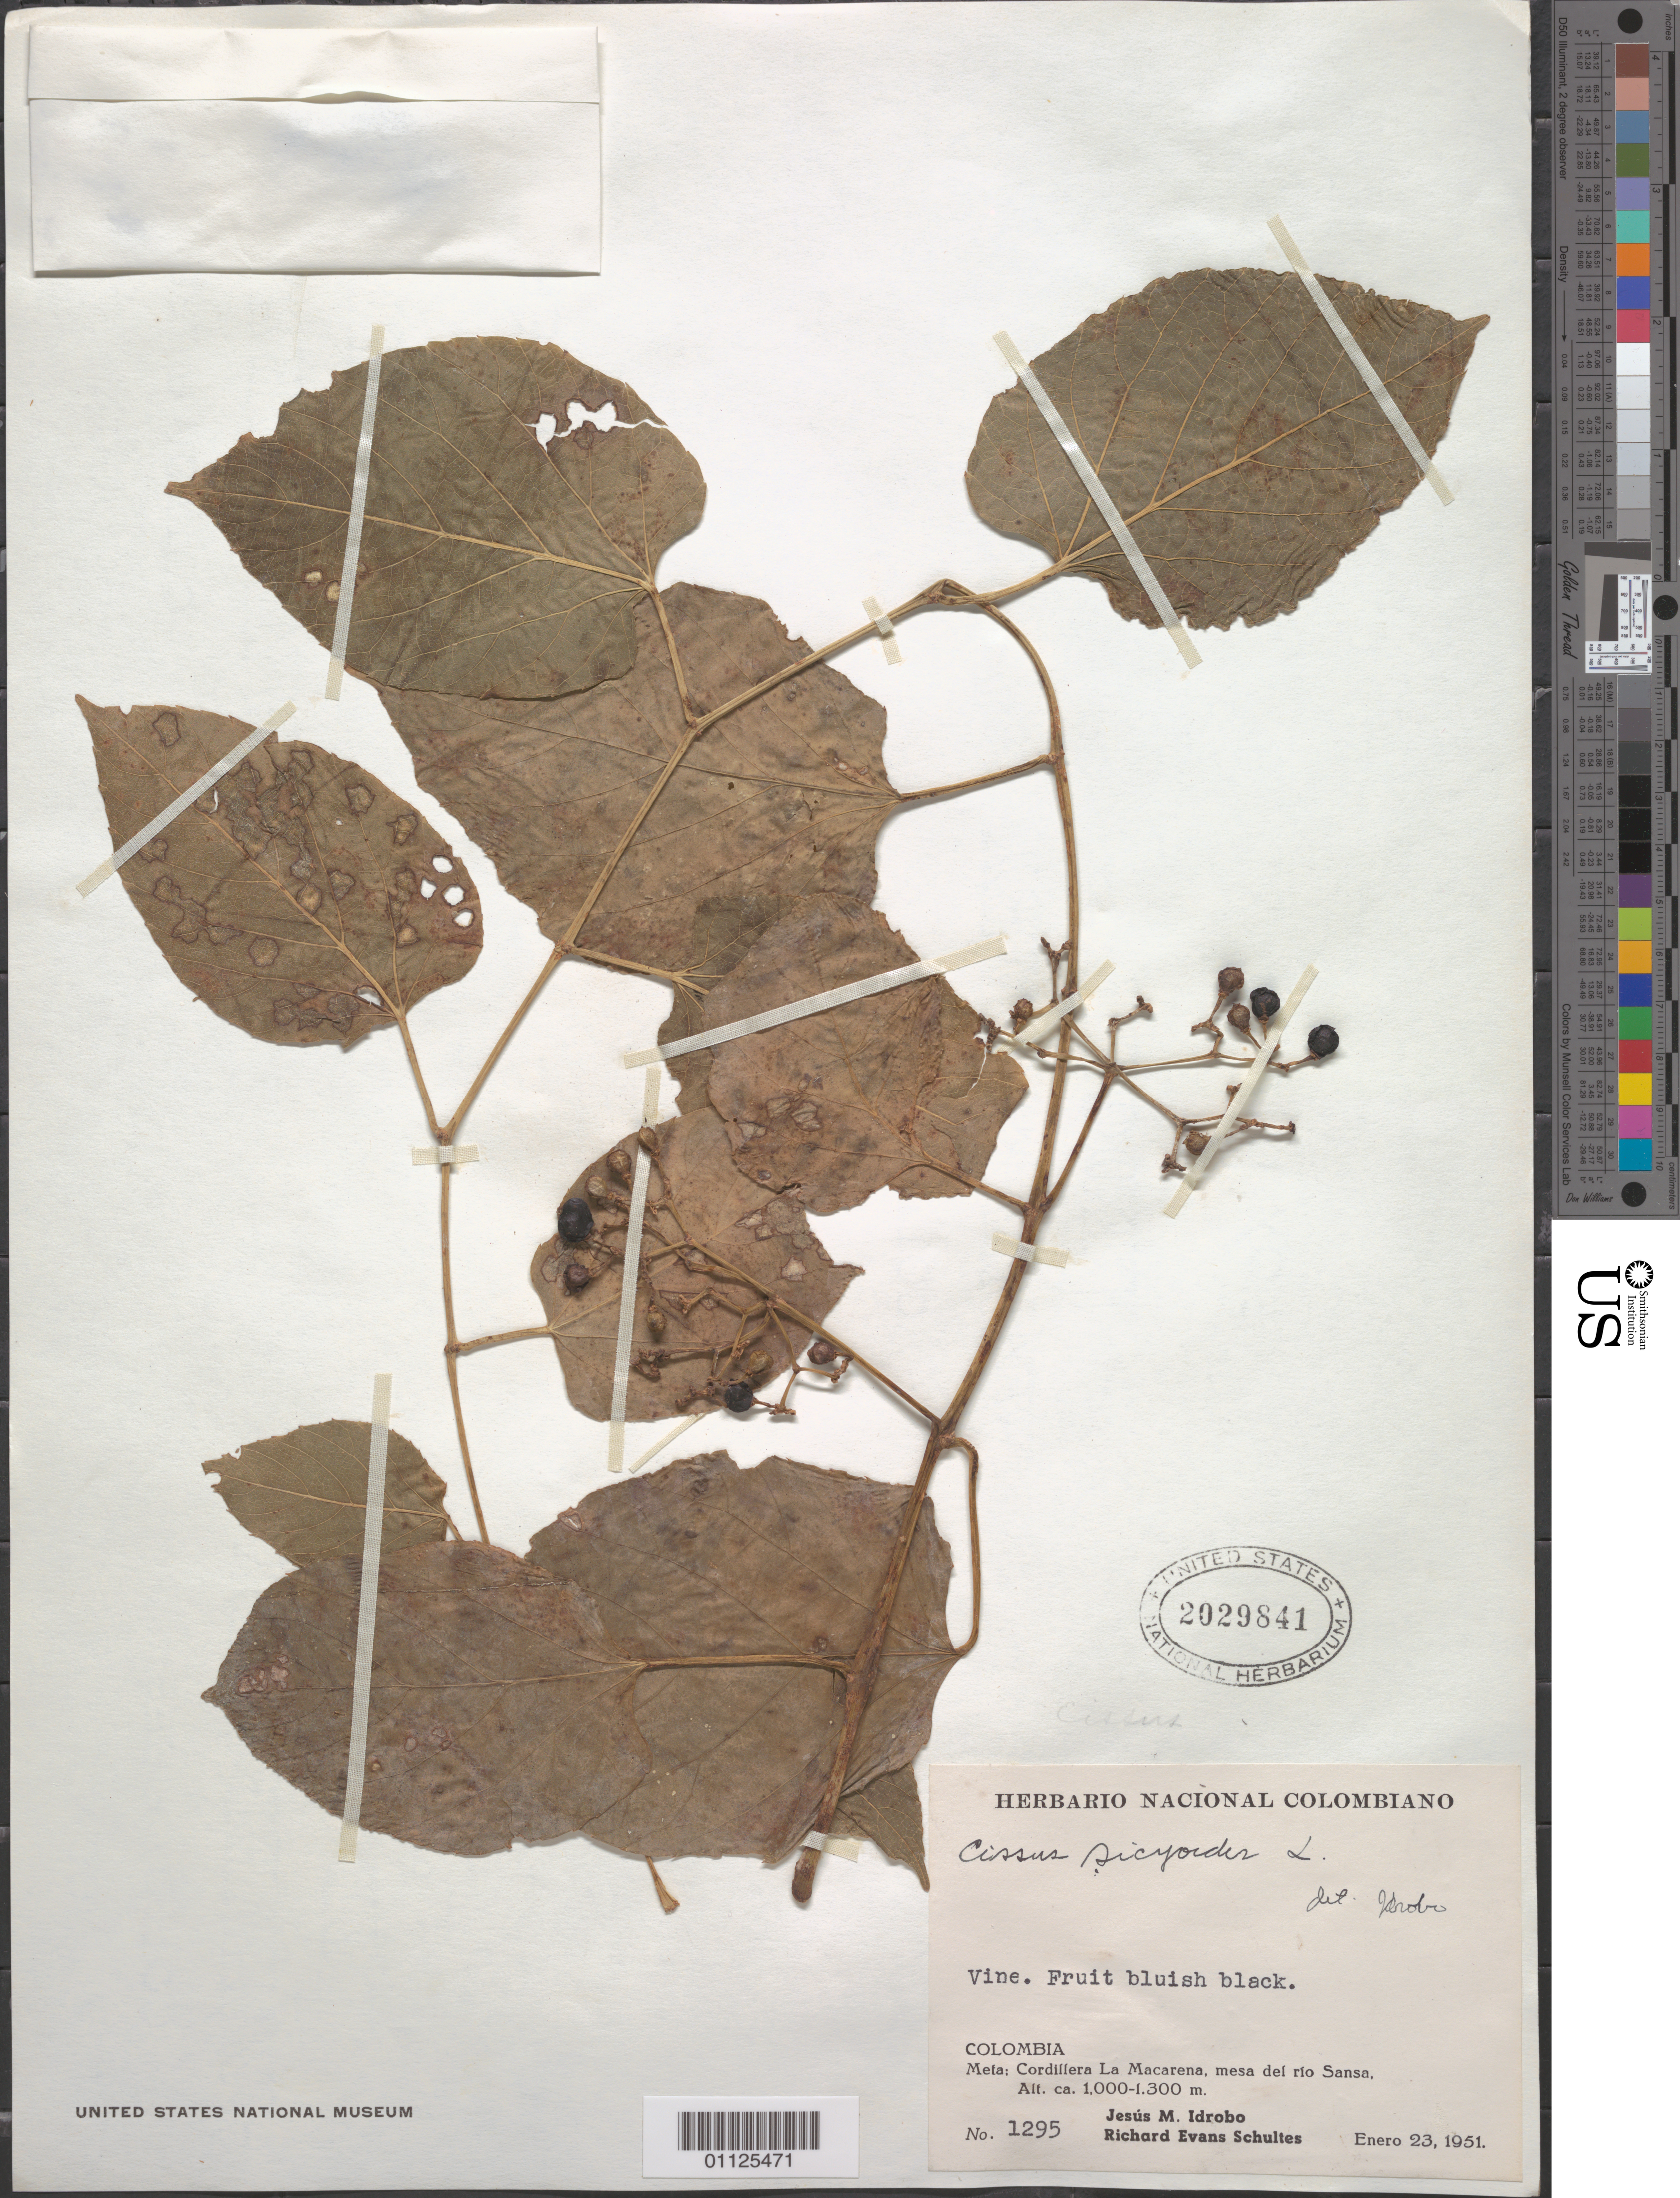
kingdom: Plantae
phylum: Tracheophyta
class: Magnoliopsida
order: Vitales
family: Vitaceae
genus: Cissus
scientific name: Cissus verticillata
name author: (L.) Nicolson & C.E. Jarvis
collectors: J. M. Idrobo & R. E. Schultes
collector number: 1295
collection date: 1951-01-23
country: Colombia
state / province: Meta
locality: Cordillera La Macarena, mesa del rio Sansa.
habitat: Vine.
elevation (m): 1000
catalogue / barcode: US 2029841